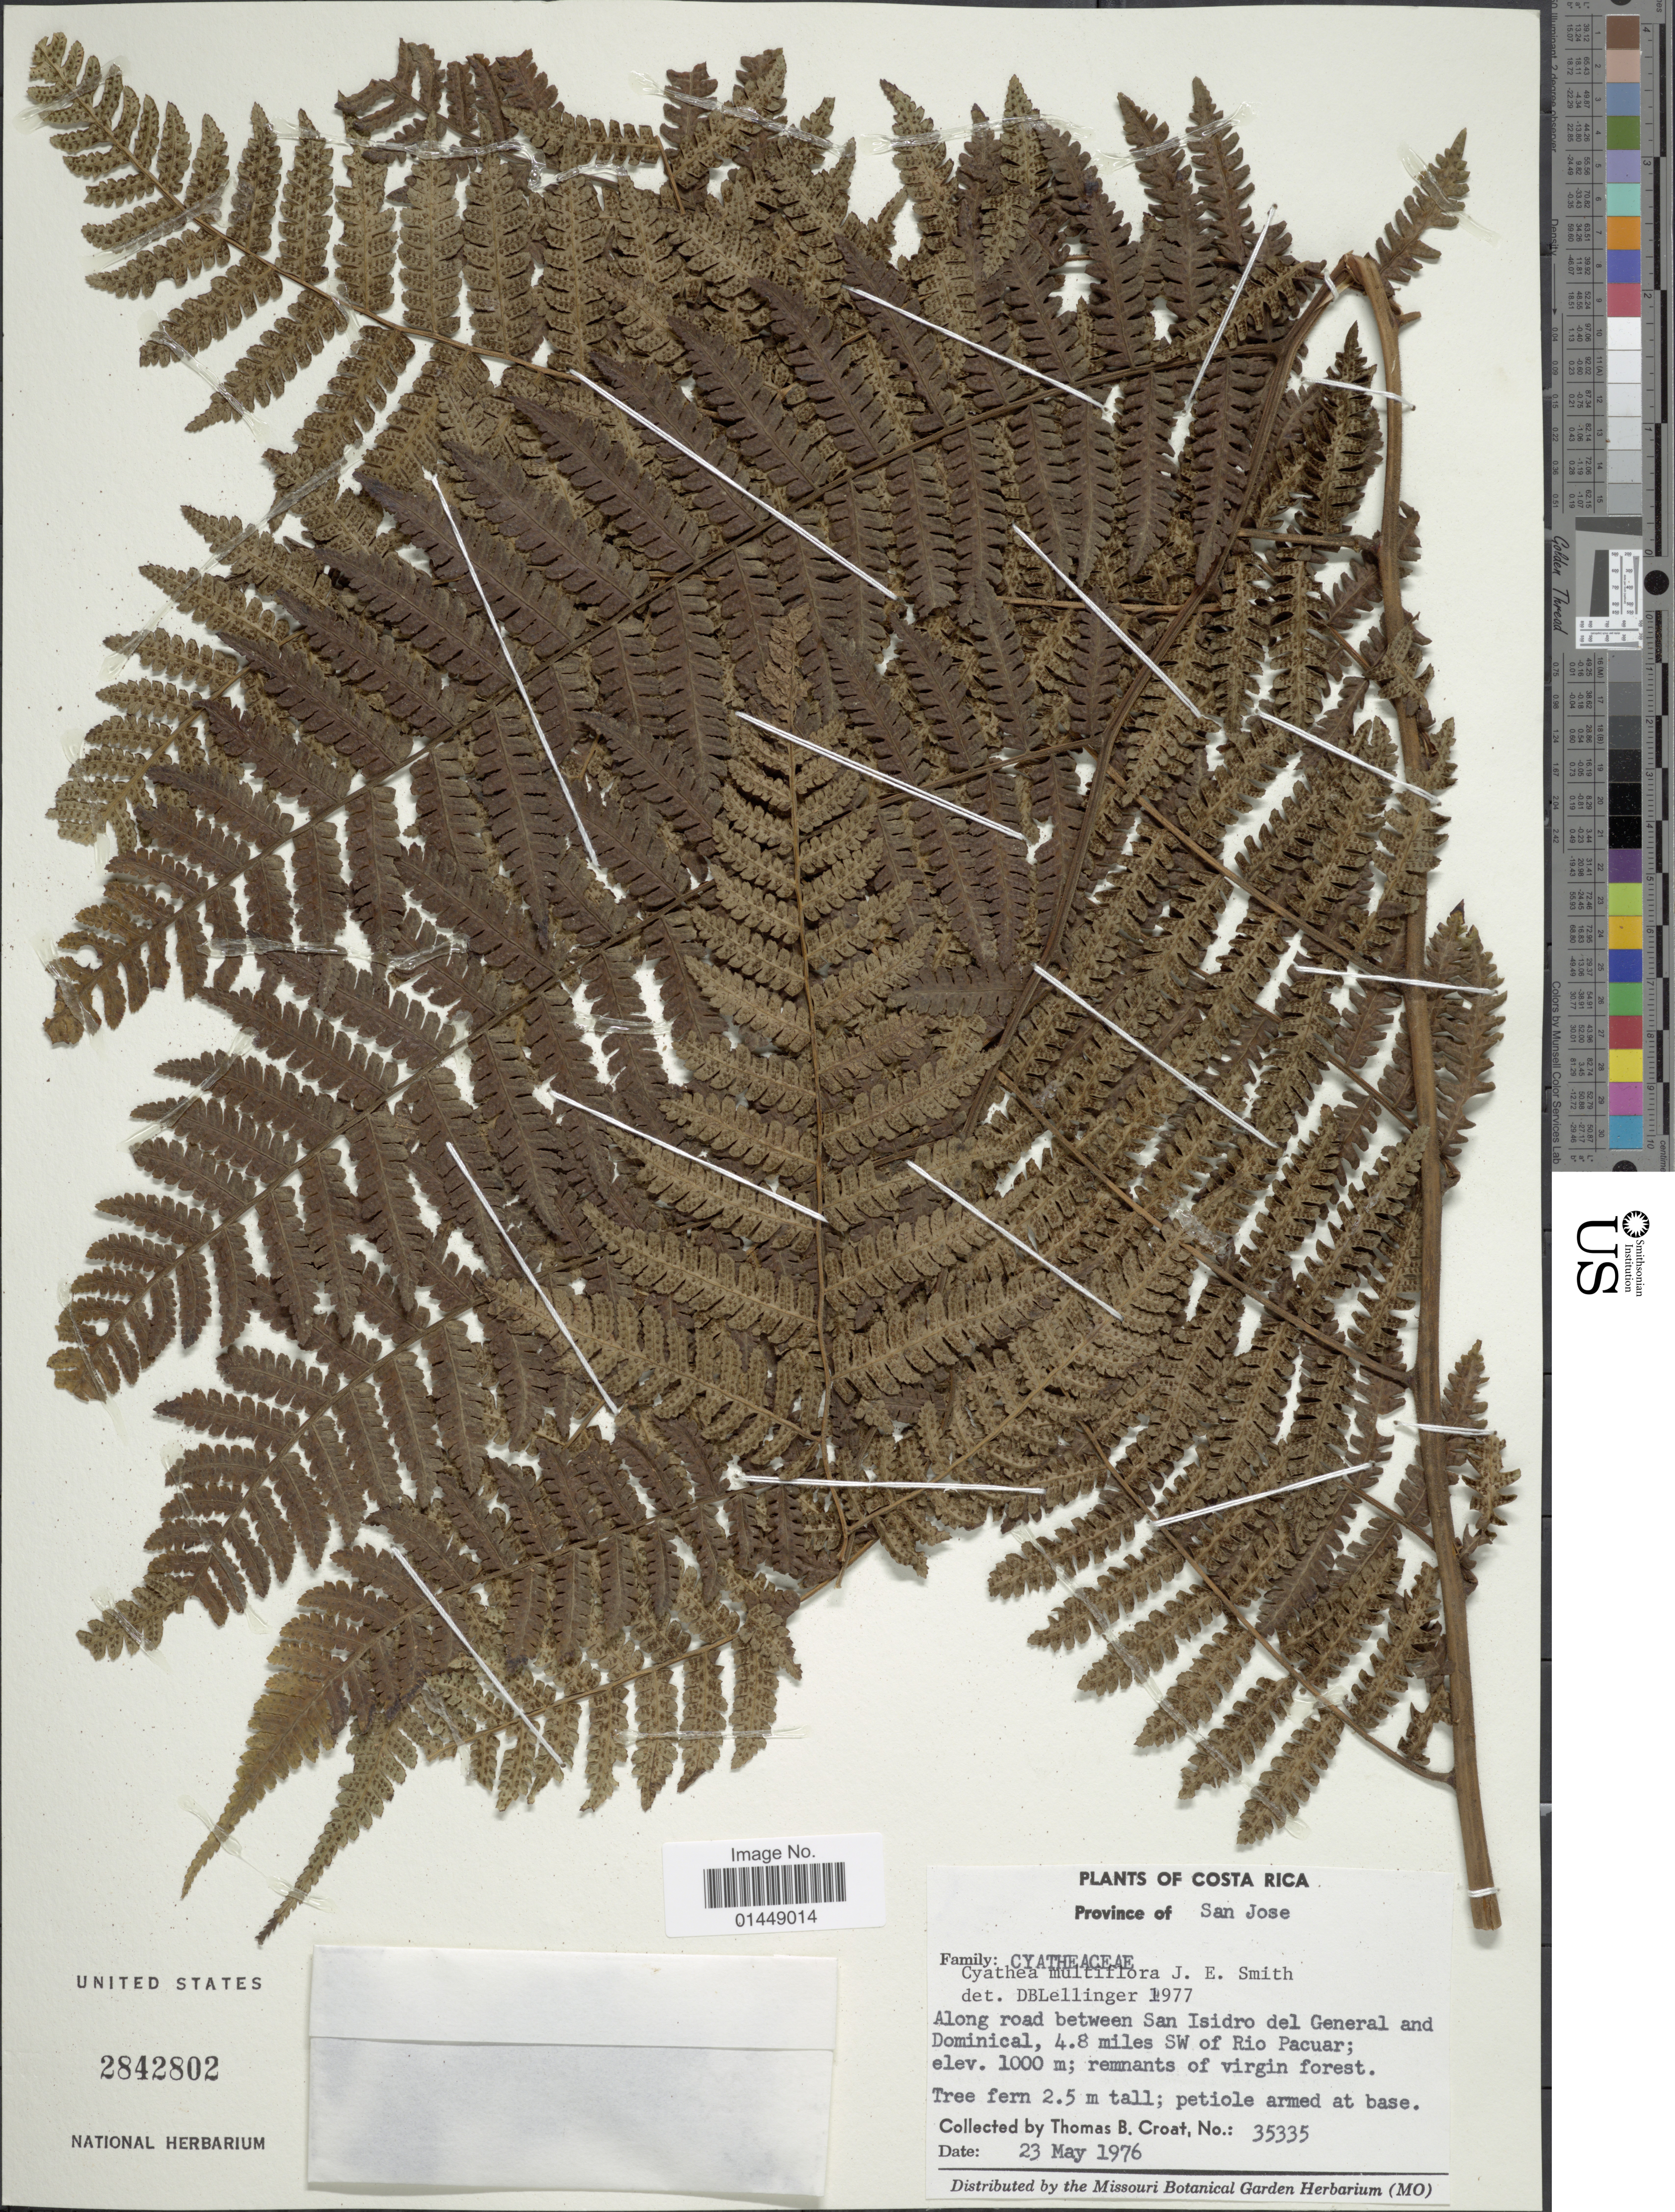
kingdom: Plantae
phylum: Tracheophyta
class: Polypodiopsida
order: Cyatheales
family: Cyatheaceae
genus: Cyathea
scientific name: Cyathea multiflora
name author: Sm.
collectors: T. B. Croat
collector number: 35335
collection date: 1976-05-23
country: Costa Rica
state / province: San José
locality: Province of San Jose. Along road between San Isidro del General and Dominical, 4.8 miles SW of Rio Pacuar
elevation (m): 1000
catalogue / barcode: US 2842802